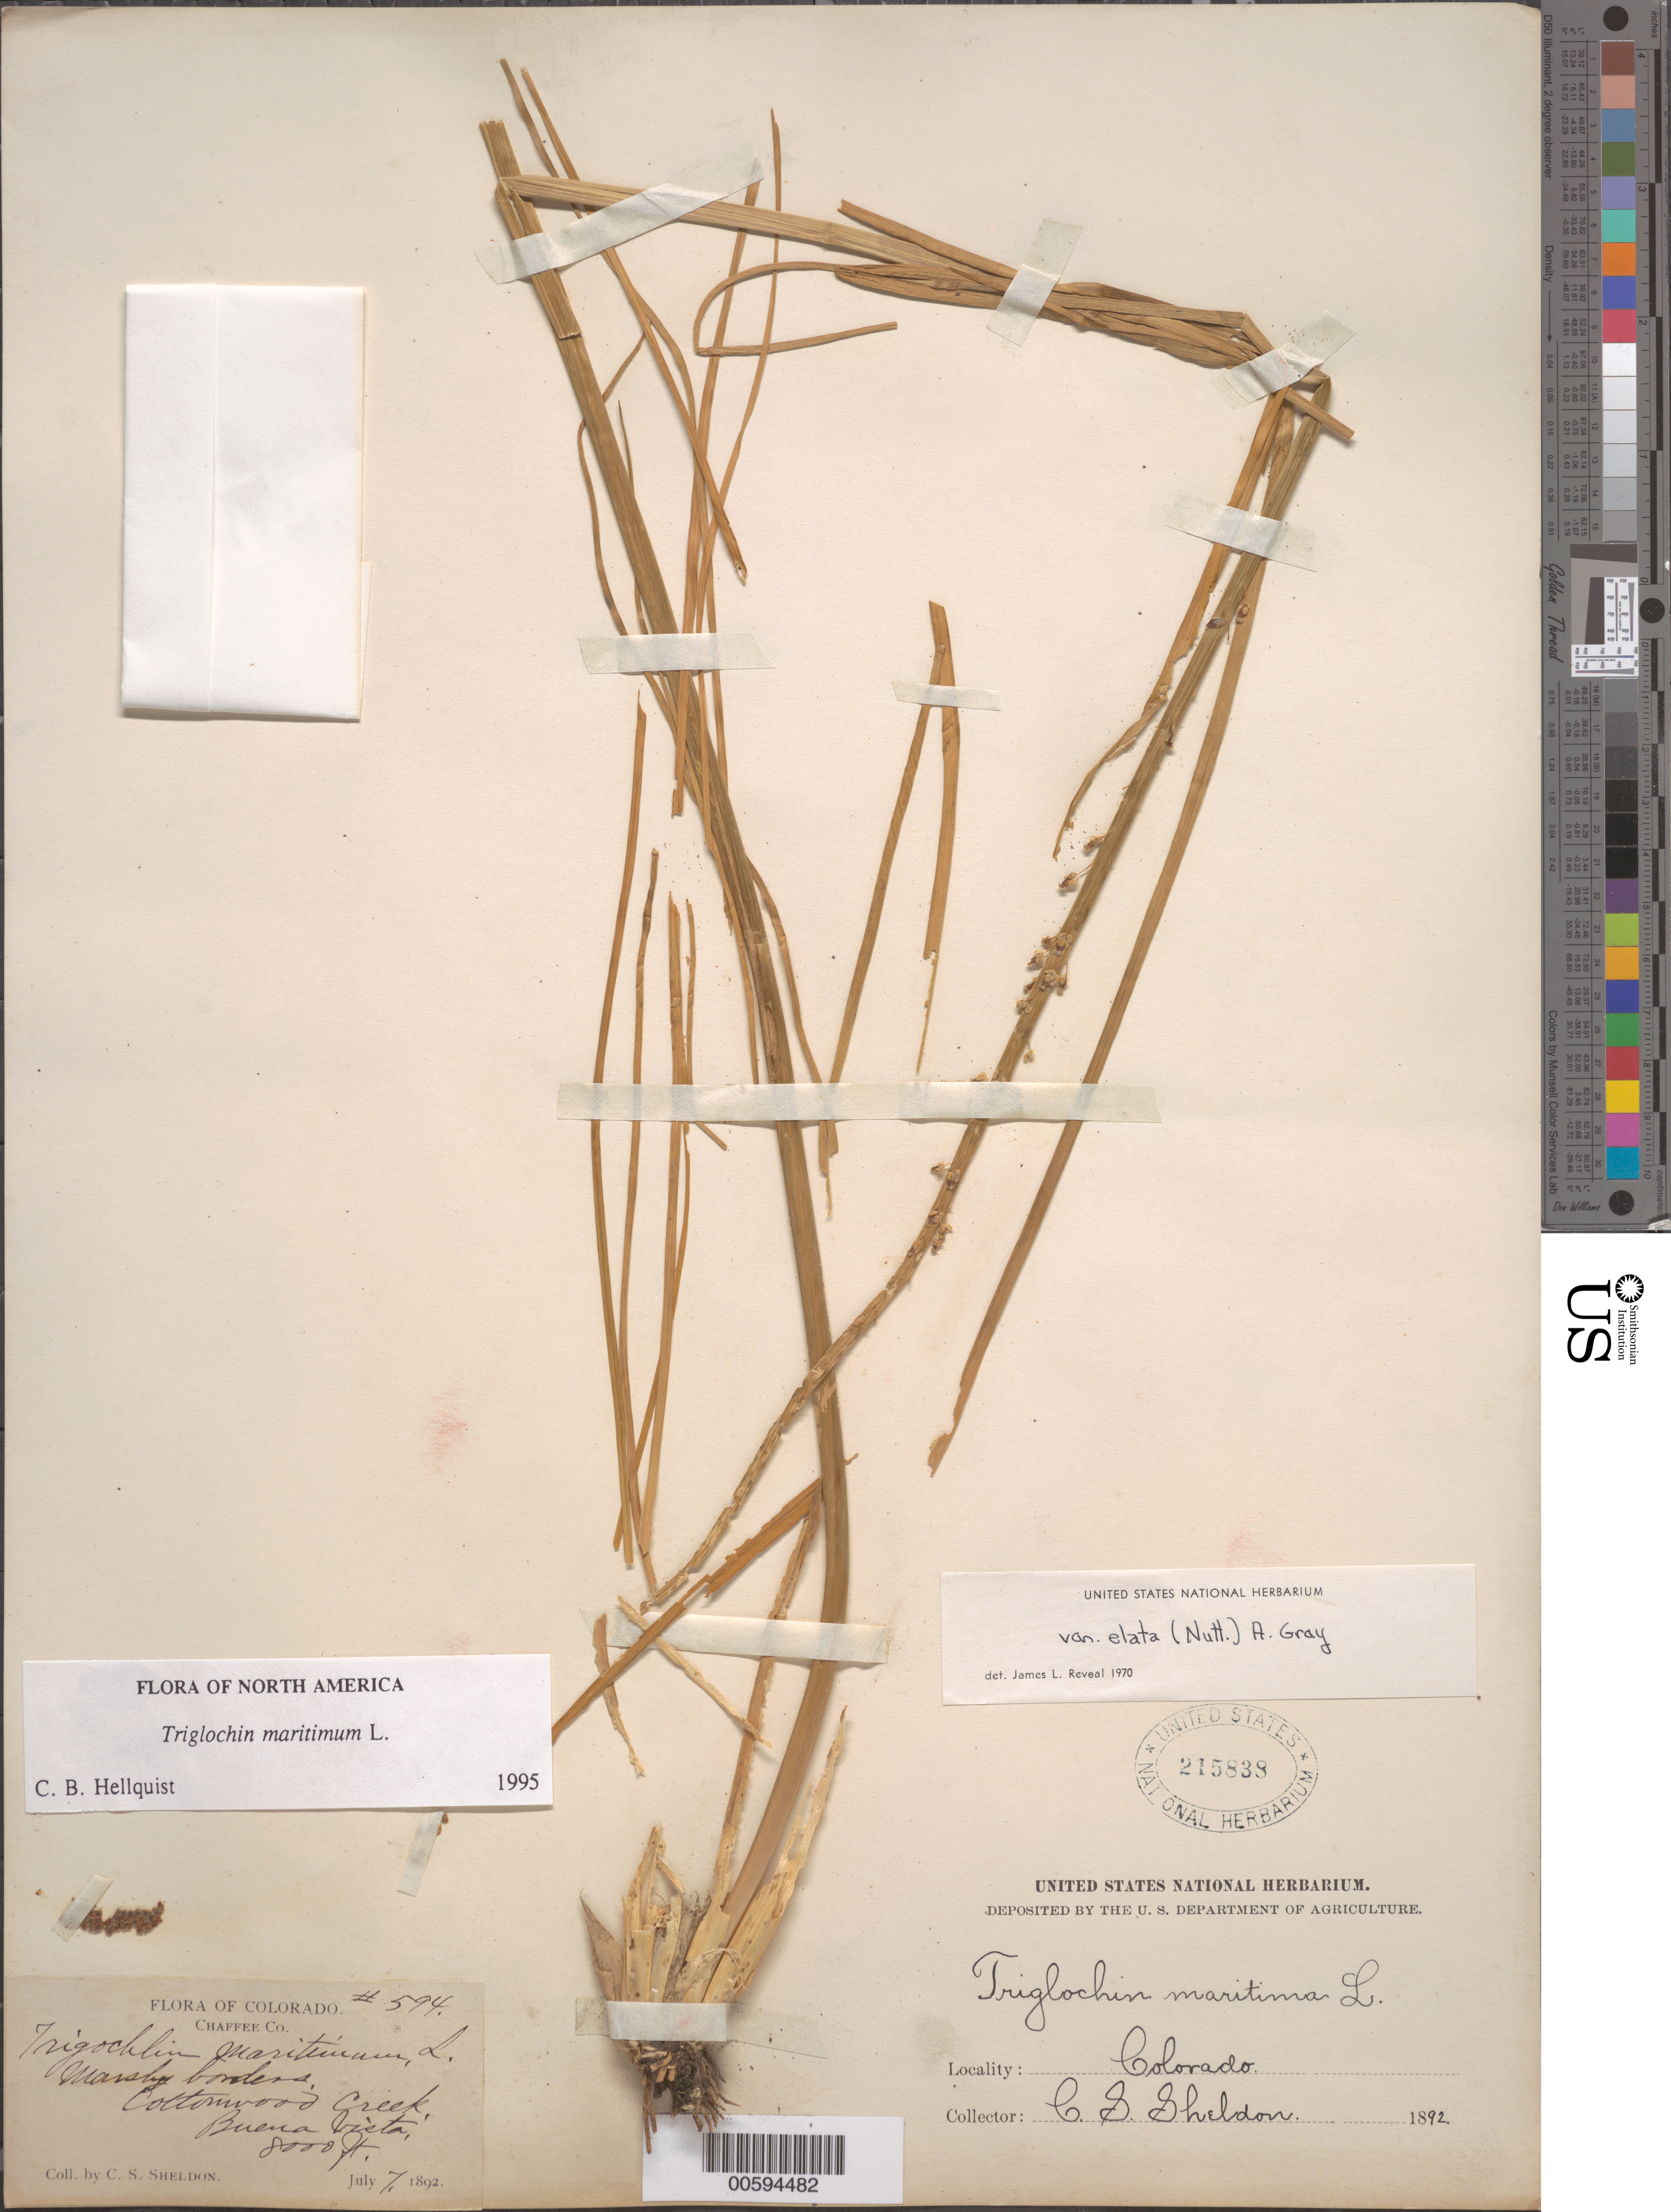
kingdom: Plantae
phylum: Tracheophyta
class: Liliopsida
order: Alismatales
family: Juncaginaceae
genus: Triglochin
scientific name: Triglochin maritima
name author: L.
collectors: C. S. Sheldon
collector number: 594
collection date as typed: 07 Jul 1892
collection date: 1892-07-07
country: United States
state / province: Colorado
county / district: Chaffee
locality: Cottonwood Creek, Buena Vista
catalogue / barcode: US 215838